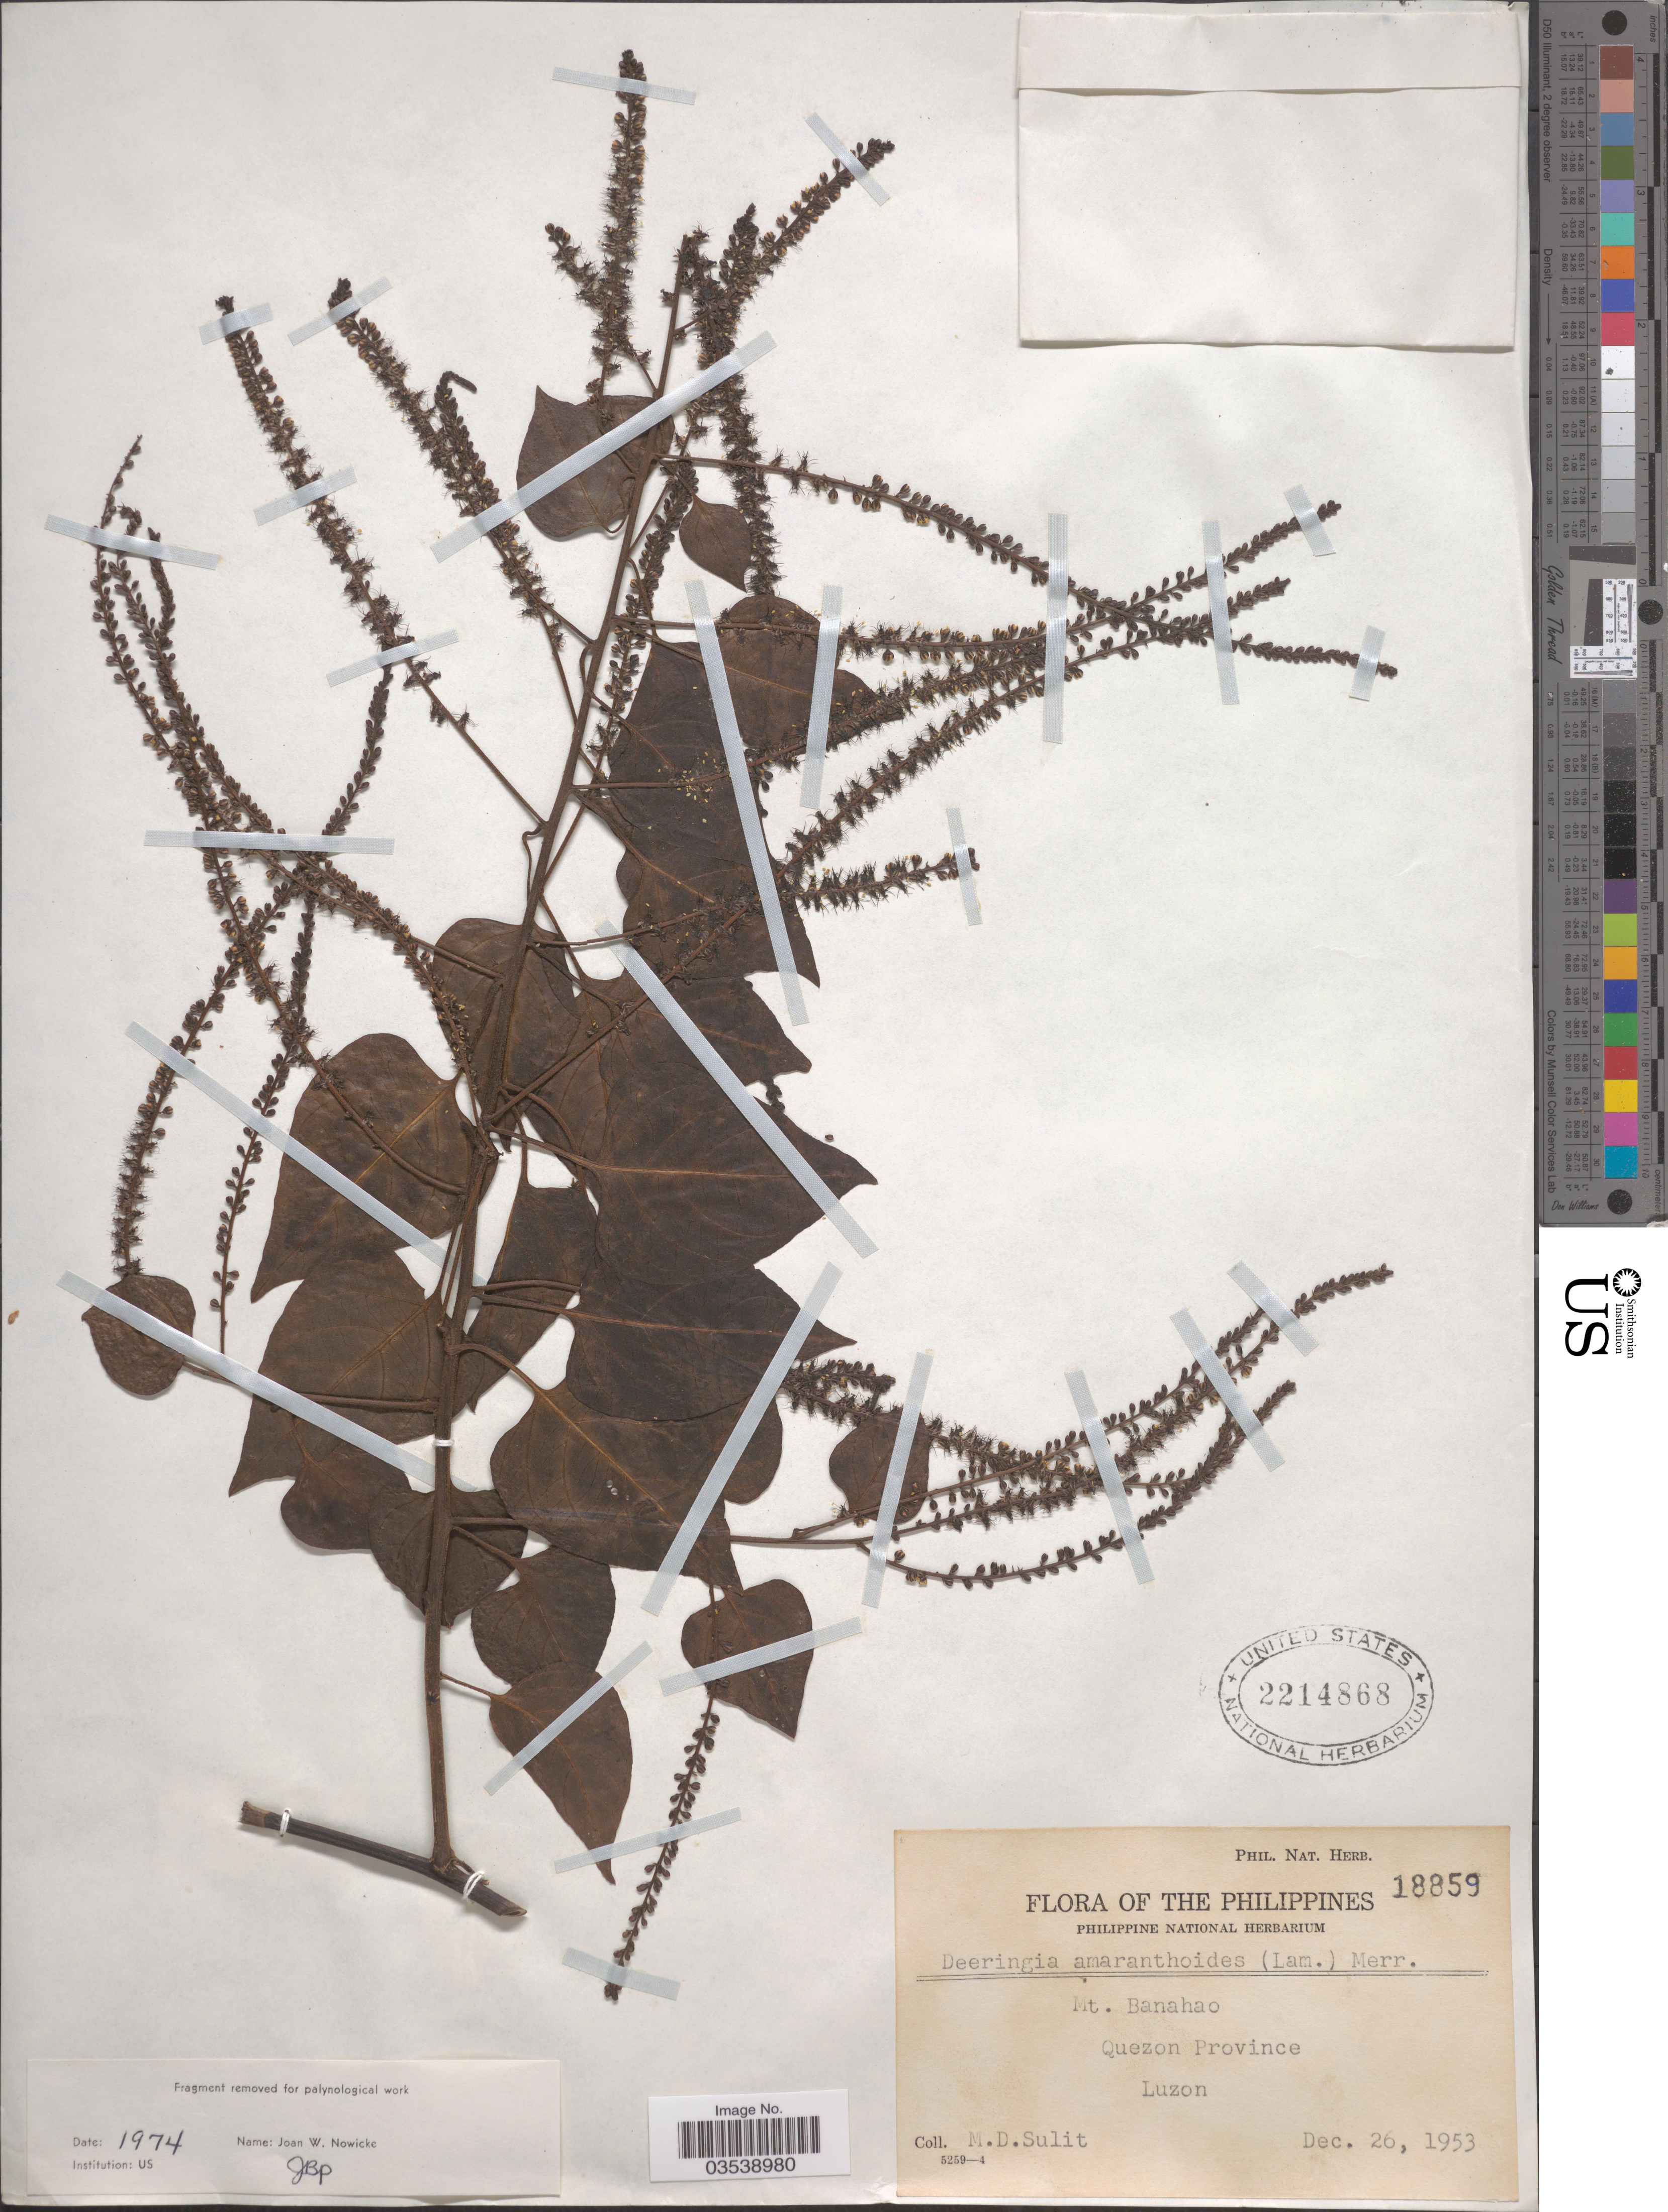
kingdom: Plantae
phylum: Tracheophyta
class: Magnoliopsida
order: Caryophyllales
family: Amaranthaceae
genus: Deeringia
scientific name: Deeringia amaranthoides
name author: (Lam.) Merr.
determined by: Strong, Mark T., (BOT), Smithsonian Institution - National Museum of Natural History (UNITED STATES)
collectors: M. Sulit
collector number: Phil. Nat. Herb. 18859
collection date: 1953-12-26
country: Philippines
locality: Mt. Banahao. Quezon Province. Luzon.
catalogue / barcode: US 2214868